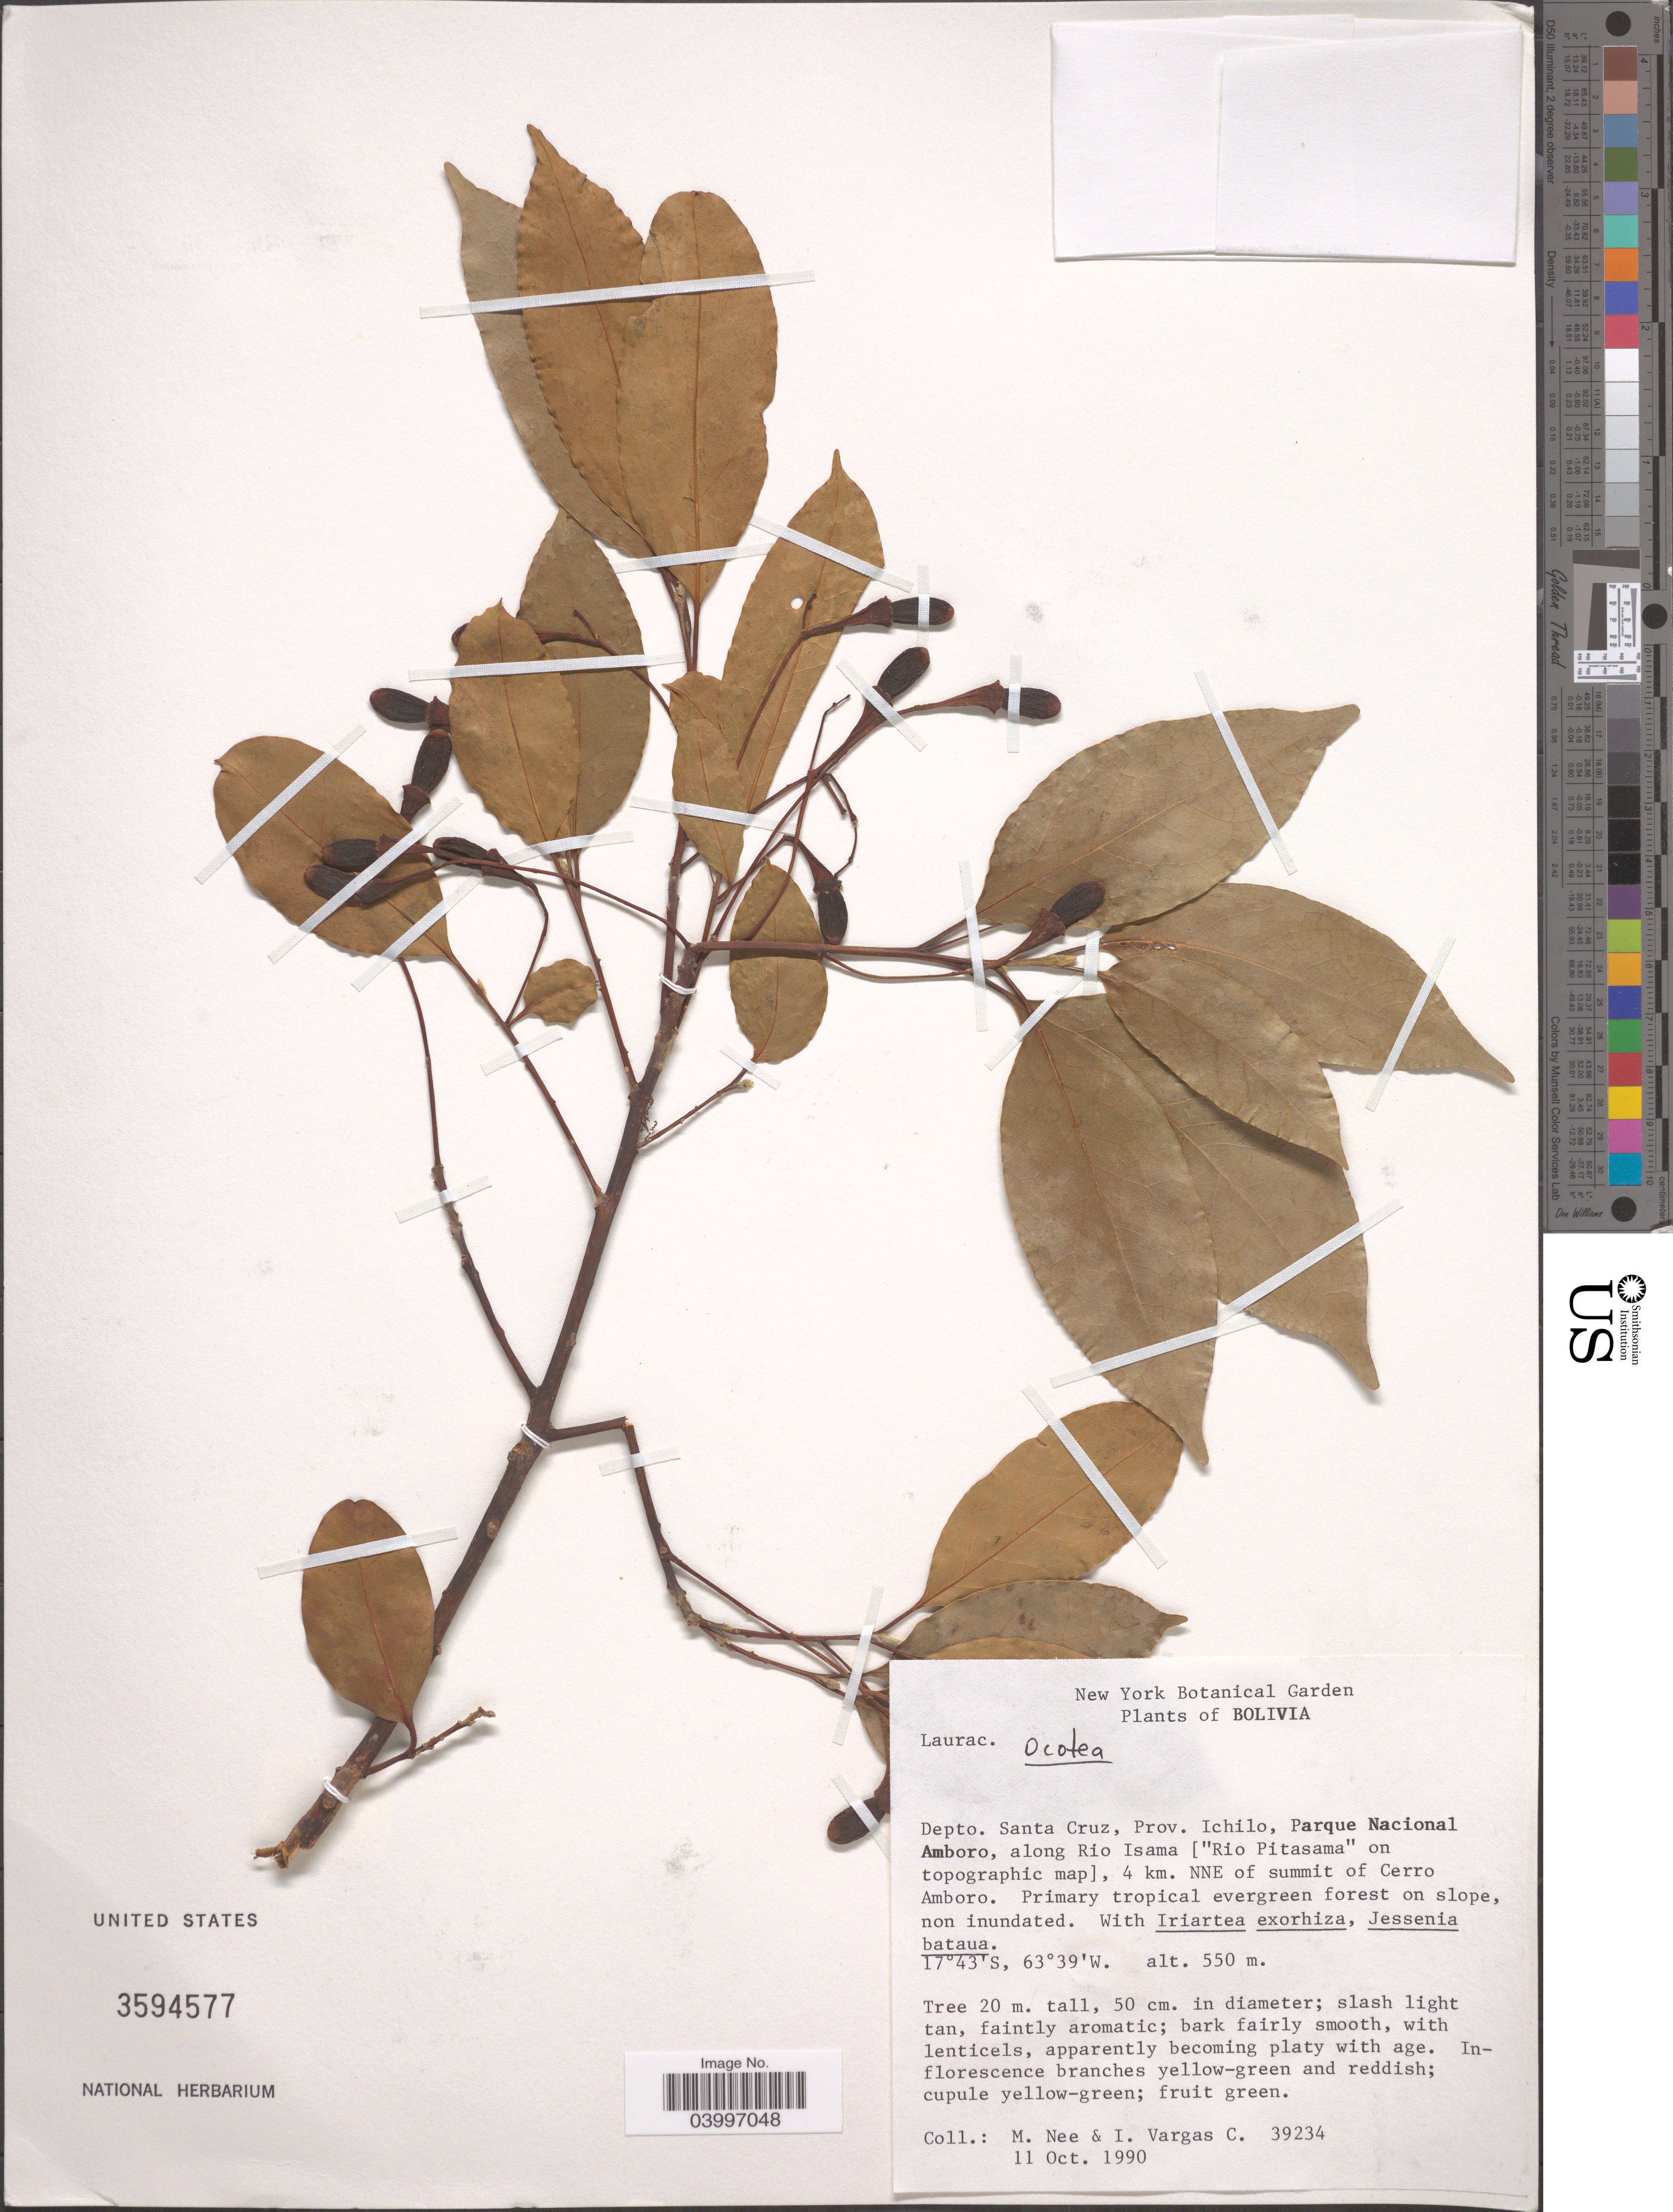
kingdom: Plantae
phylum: Tracheophyta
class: Magnoliopsida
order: Laurales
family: Lauraceae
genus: Ocotea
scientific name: Ocotea sp.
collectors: M. Nee & I. Vargas C.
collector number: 39234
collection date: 1990-10-11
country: Bolivia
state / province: Santa Cruz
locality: Depto. Santa Cruz, Prov. Ichilo, Parque Nacional Amboro, along Rio Isama ['Rio Pitasama' on topographic map], 4 km. NNE of summit of Cerro Amboro.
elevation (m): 550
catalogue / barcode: US 3594577